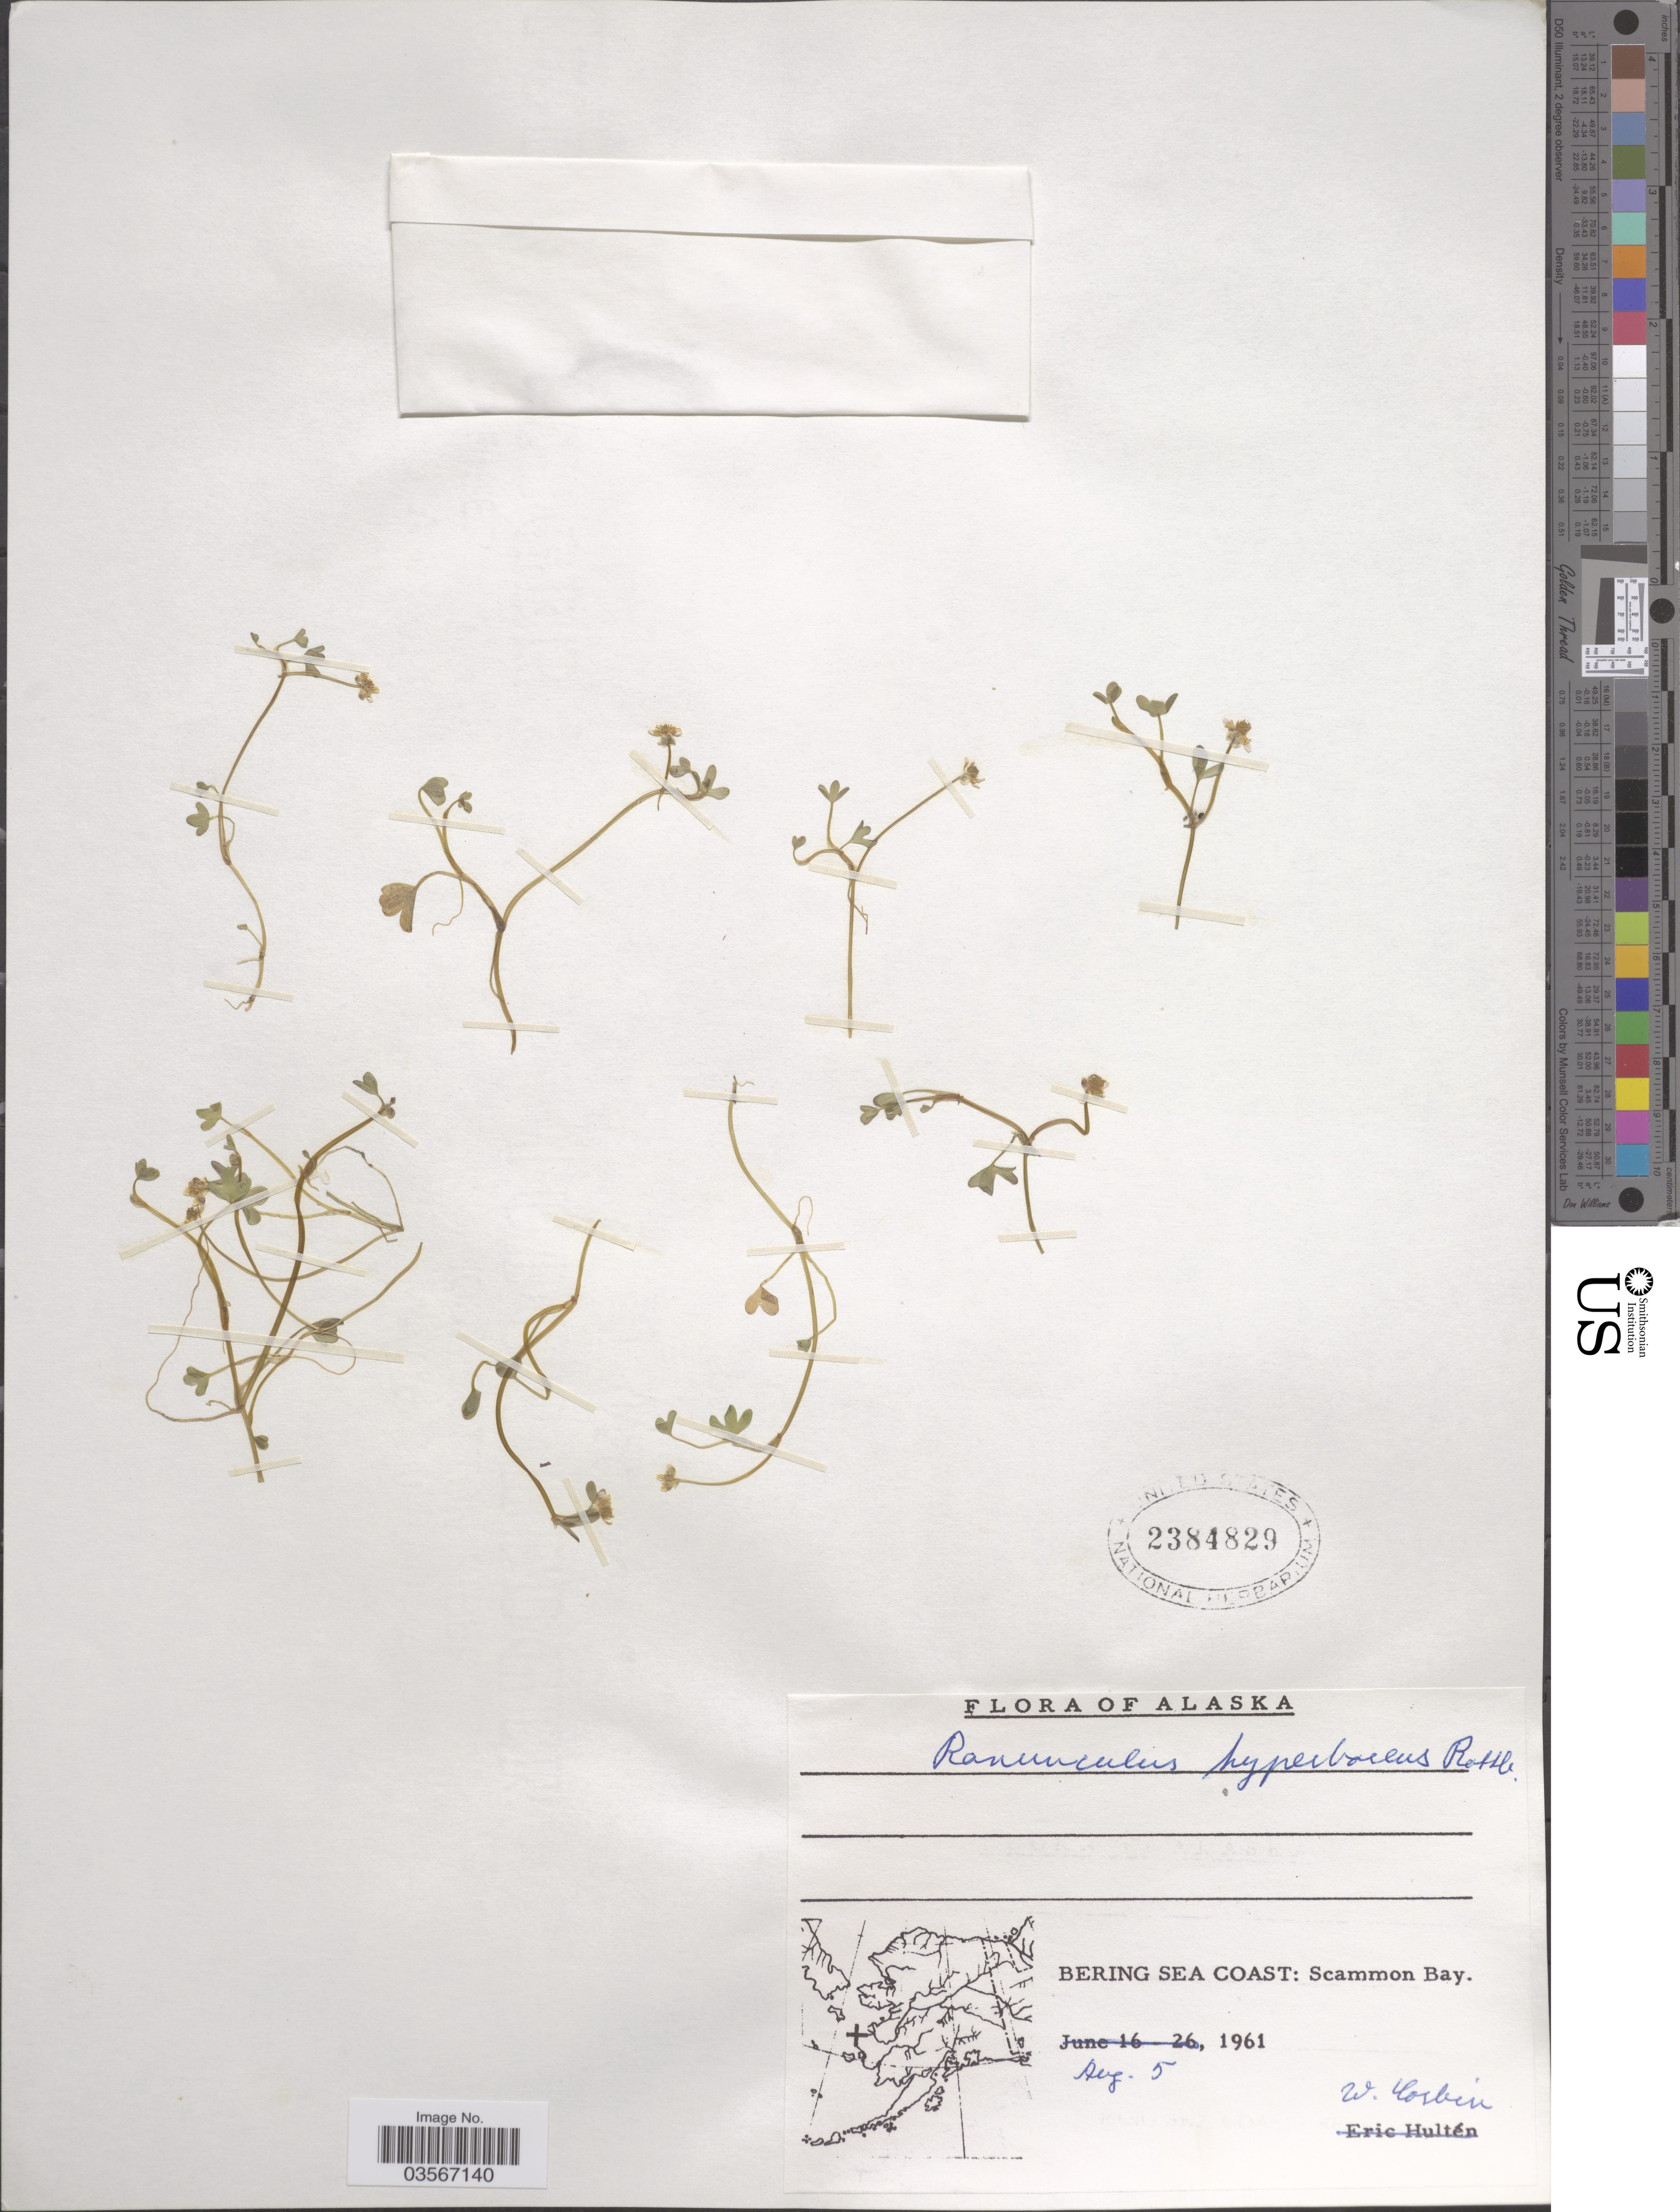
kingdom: Plantae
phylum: Tracheophyta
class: Magnoliopsida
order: Ranunculales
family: Ranunculaceae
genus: Ranunculus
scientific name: Ranunculus hyperboreus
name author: Rottb.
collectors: W. Corbin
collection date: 1961-08-05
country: United States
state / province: Alaska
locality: Bering Sea Coast: Scammon Bay.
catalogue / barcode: US 2384829